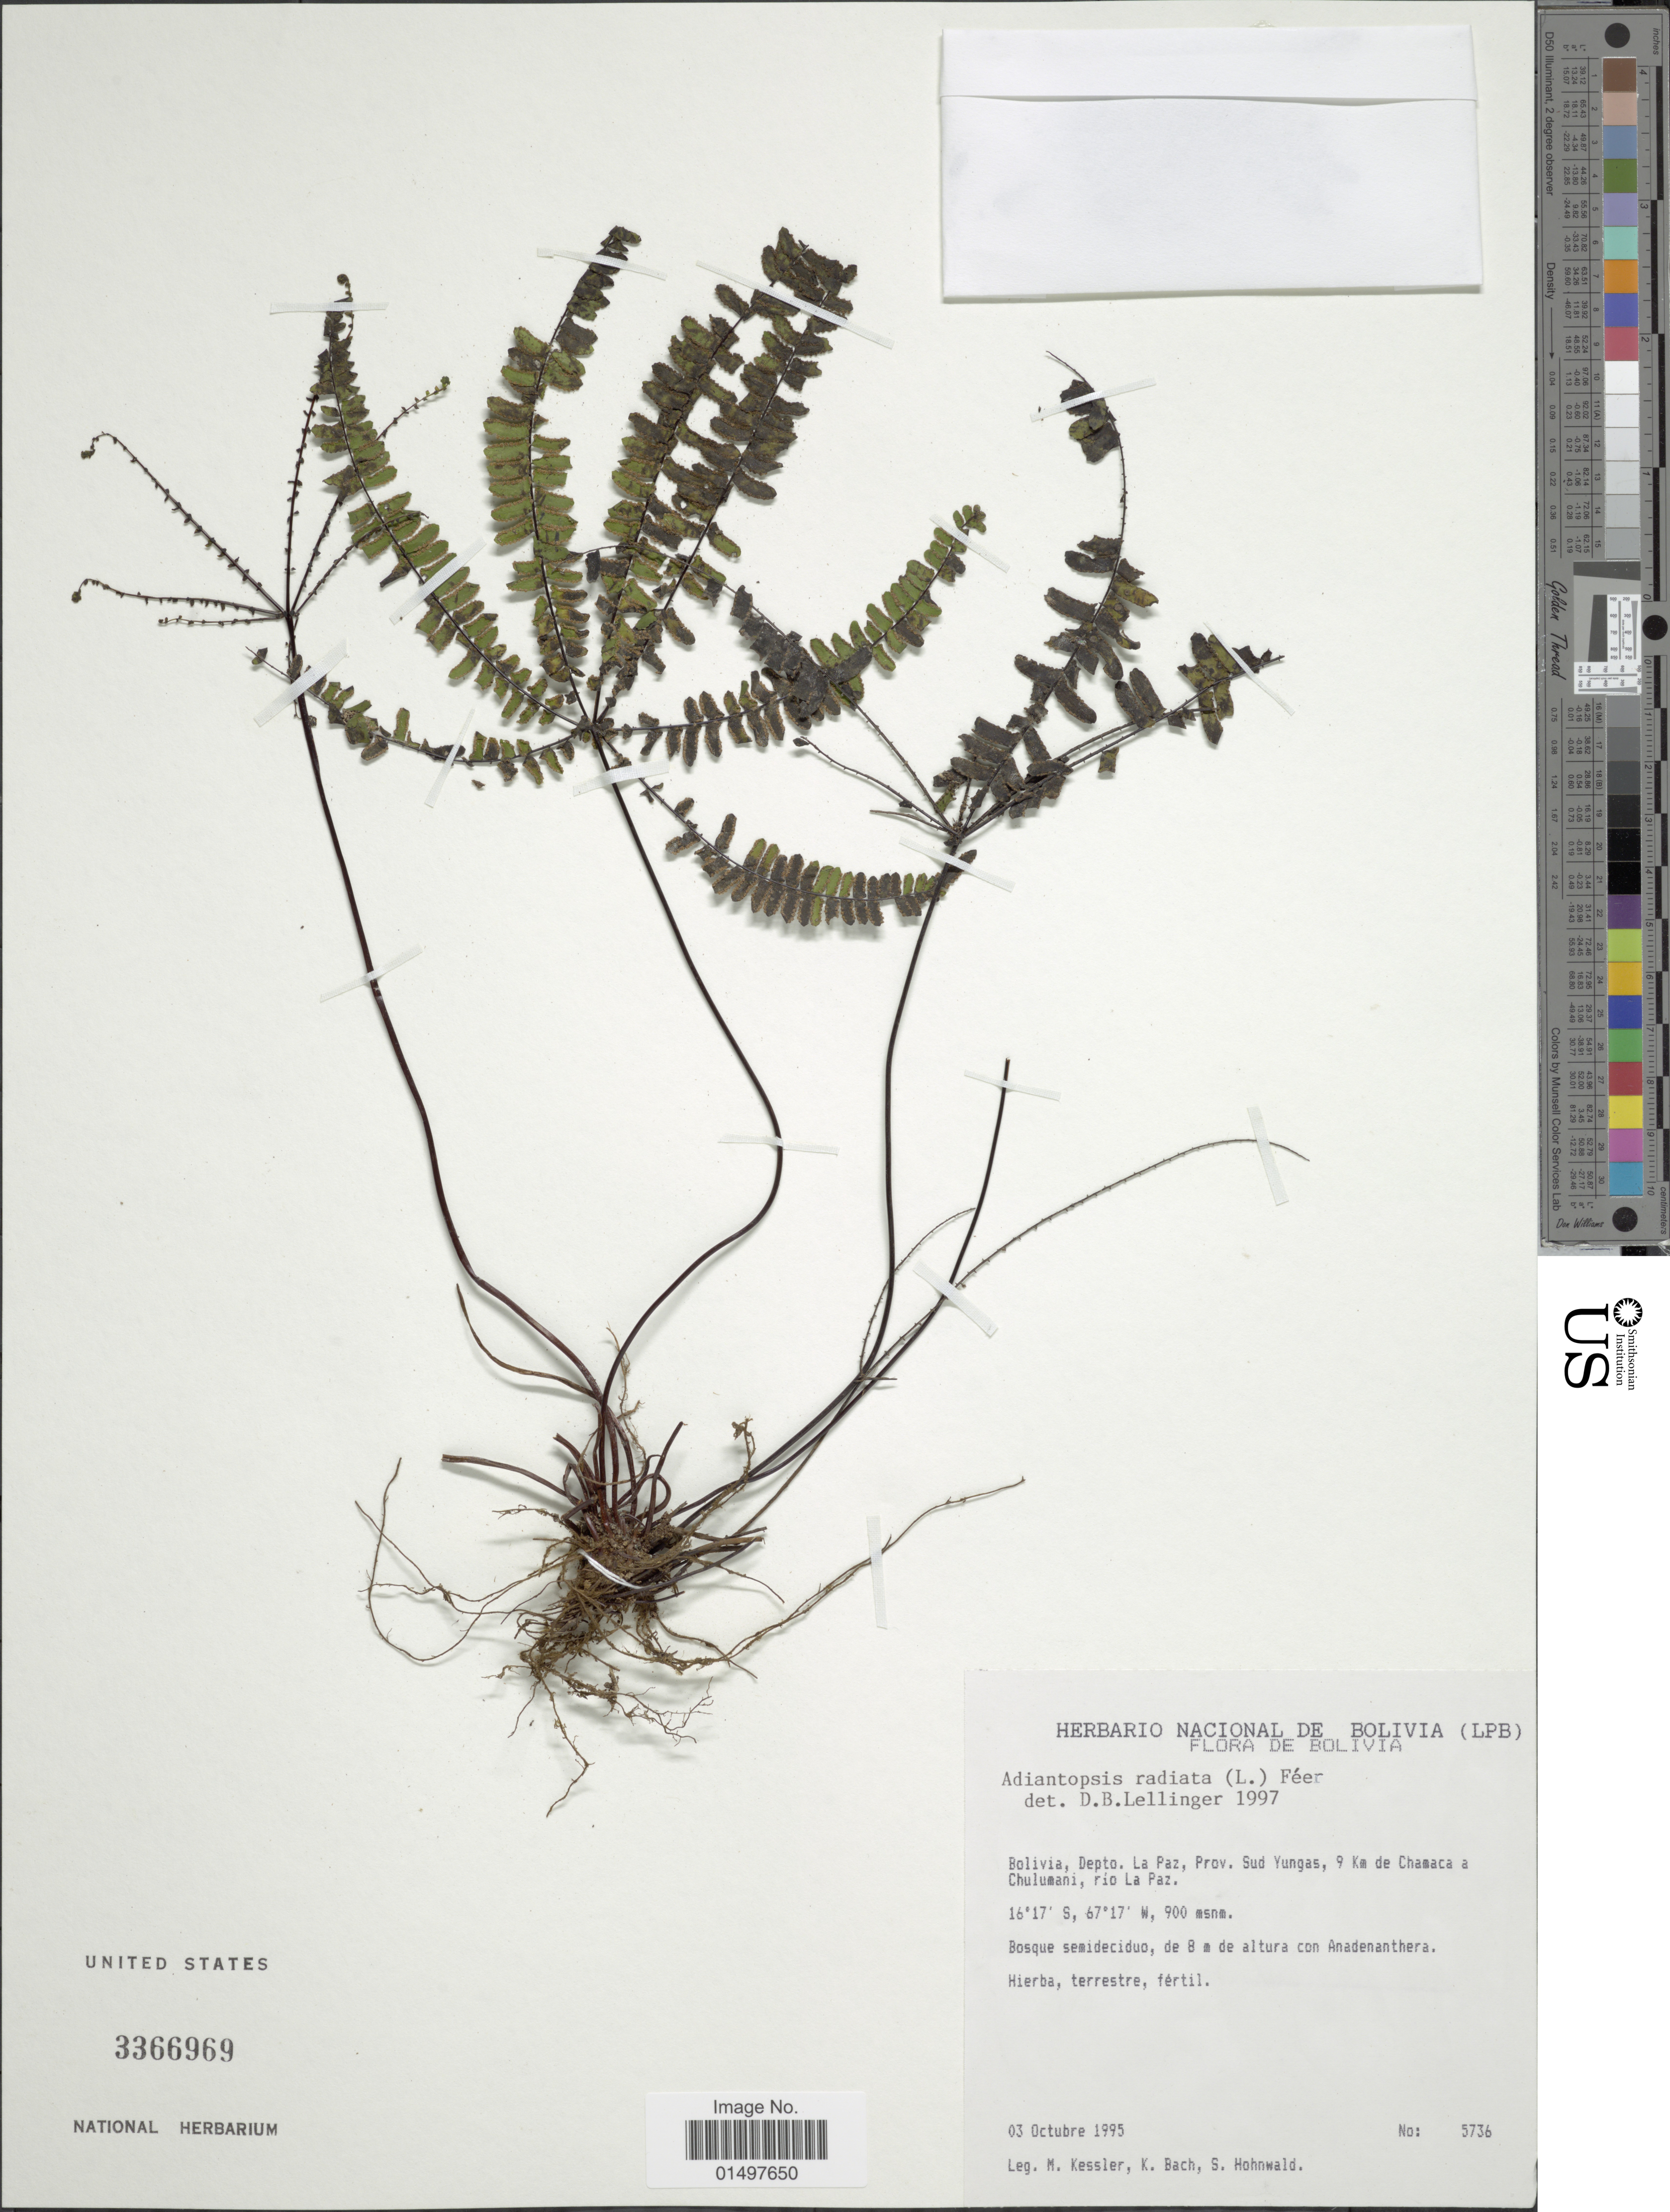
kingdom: Plantae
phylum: Tracheophyta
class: Polypodiopsida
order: Polypodiales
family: Pteridaceae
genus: Adiantopsis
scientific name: Adiantopsis radiata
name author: (L.) Fée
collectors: M. Kessler, K. Bach & S. Hohnwald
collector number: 5736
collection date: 1995-10-03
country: Bolivia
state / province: La Paz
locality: Depto. La Paz, Prov. Sud Yungas, 9 km de Chamaca a Chulumani, rio La Paz.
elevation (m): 900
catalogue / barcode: US 3366969